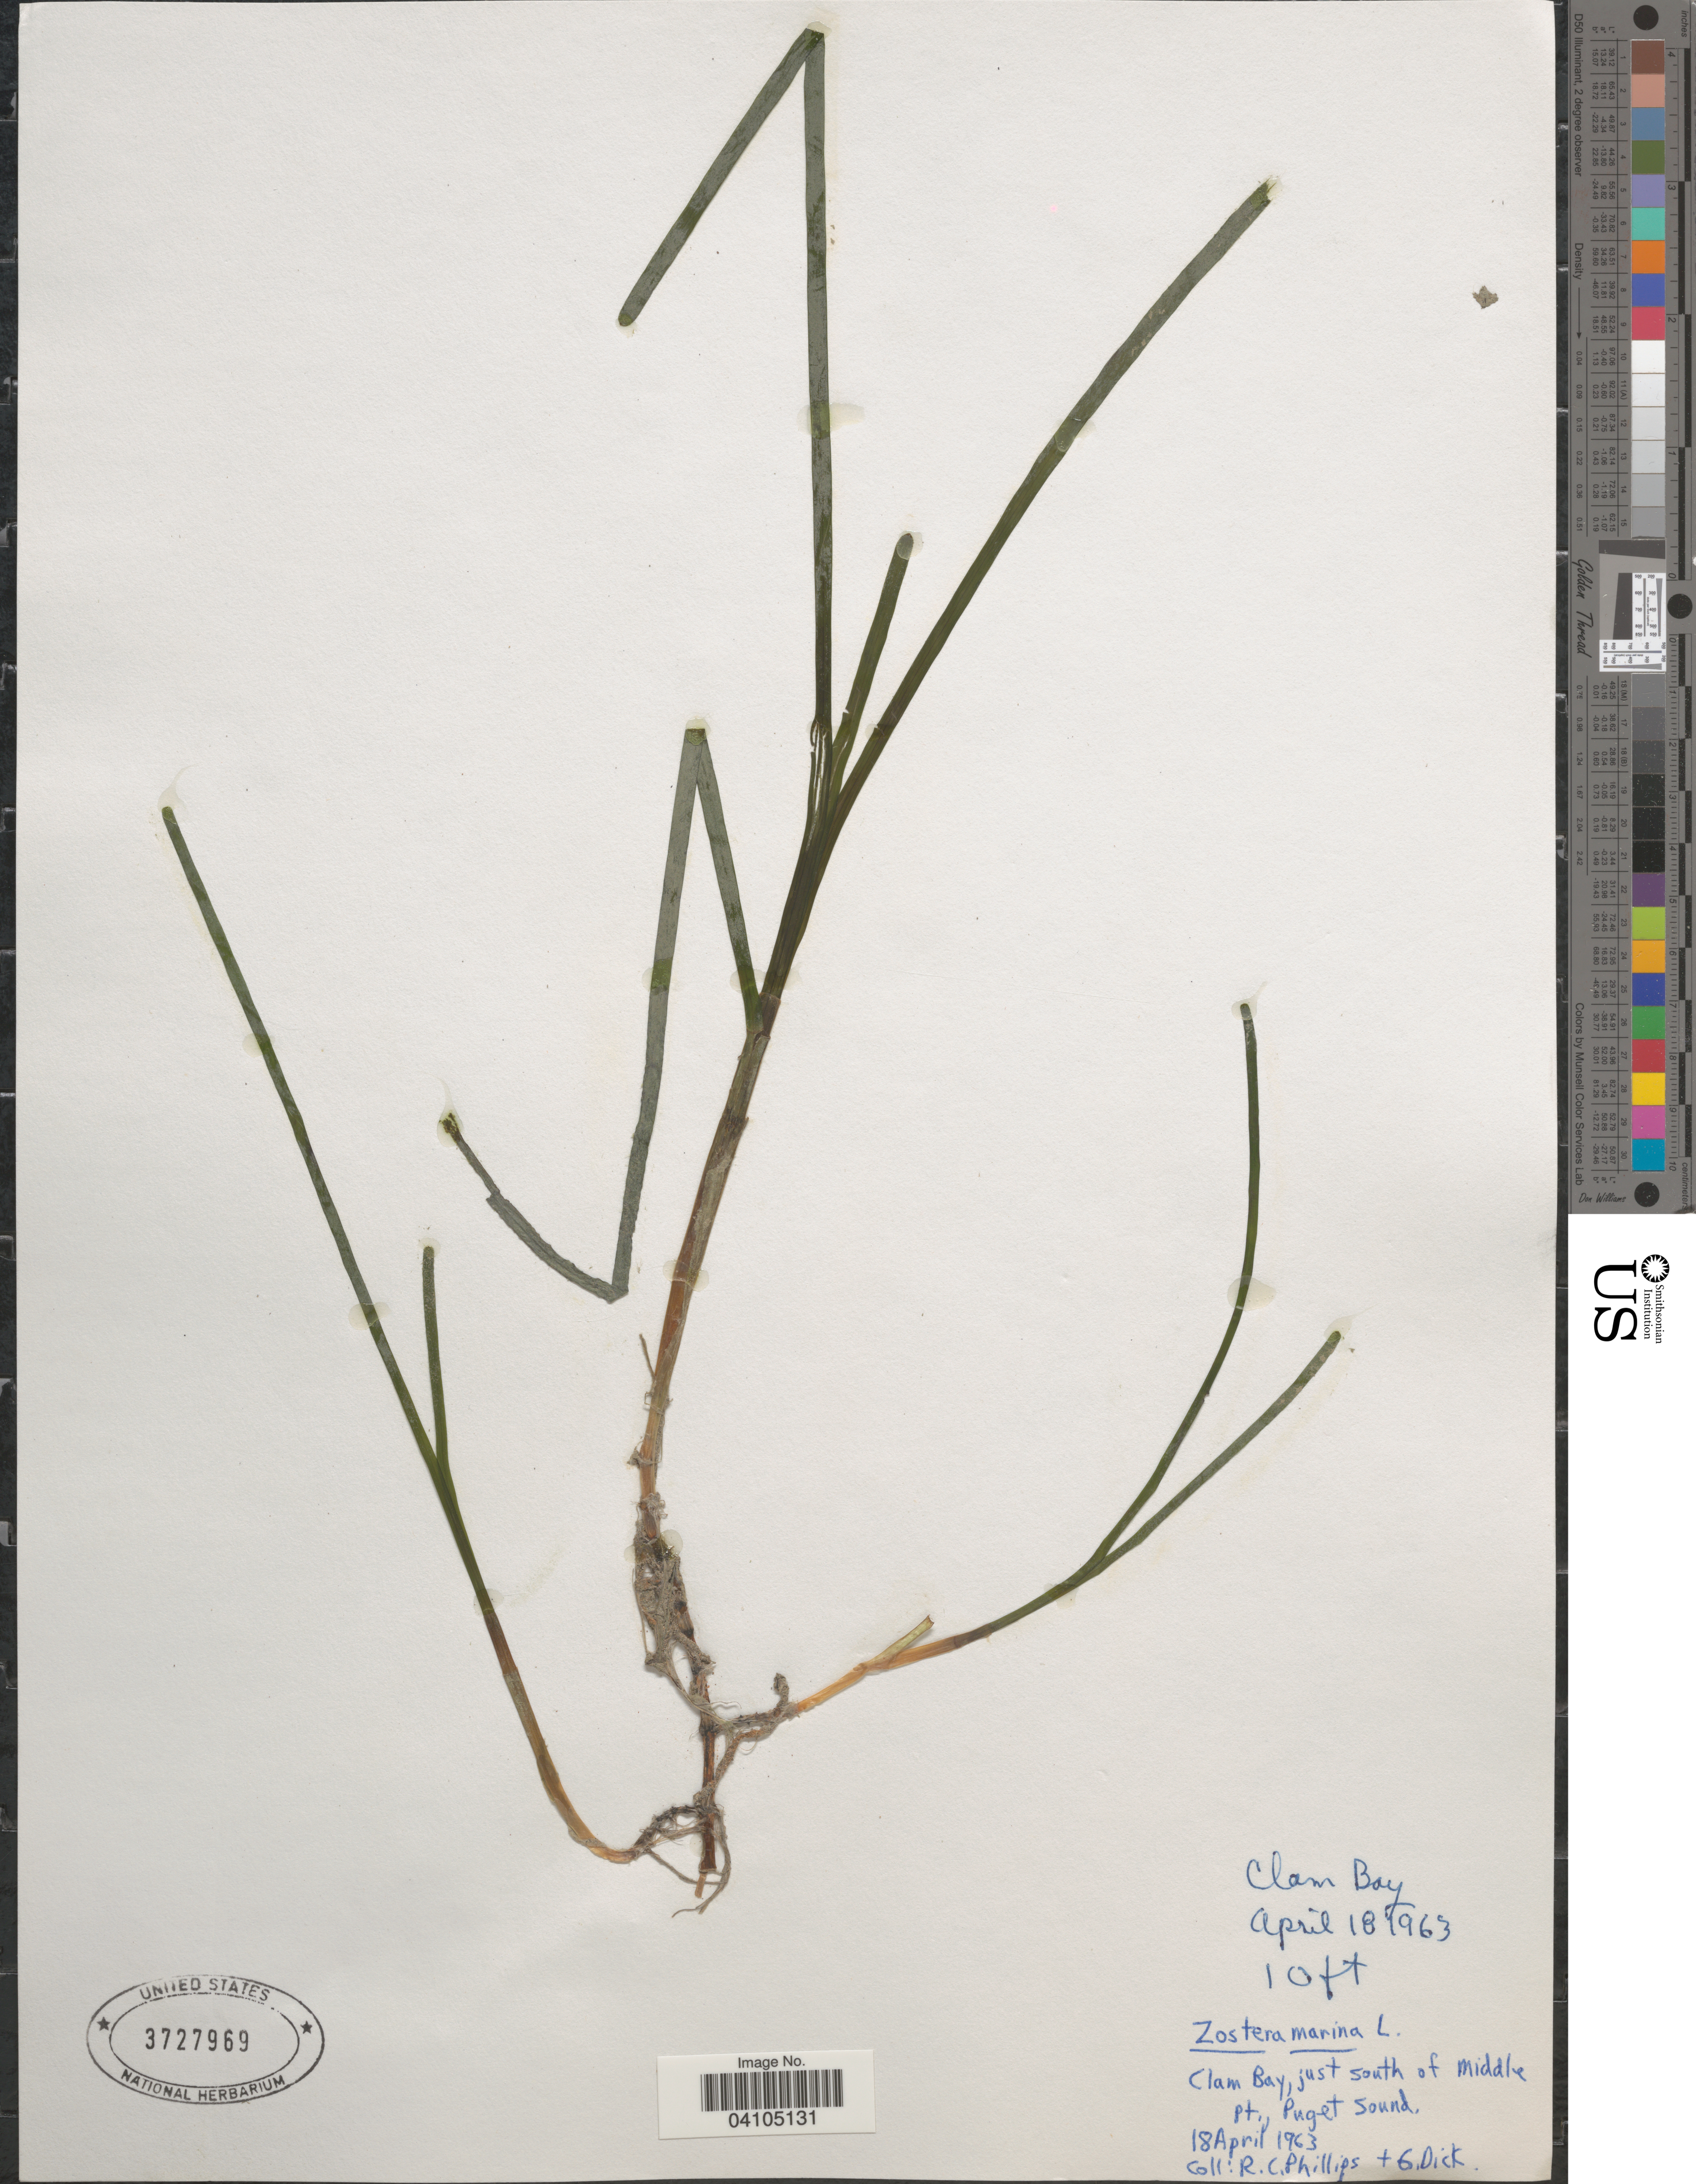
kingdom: Plantae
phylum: Tracheophyta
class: Liliopsida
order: Alismatales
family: Zosteraceae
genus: Zostera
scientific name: Zostera marina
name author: L.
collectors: R. C. Phillips & G. Dick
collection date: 1963-04-18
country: United States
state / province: Washington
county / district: King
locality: Clam Bay. Clam Bay, just south of Middle Pt., Puget Sound.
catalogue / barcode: US 3727969